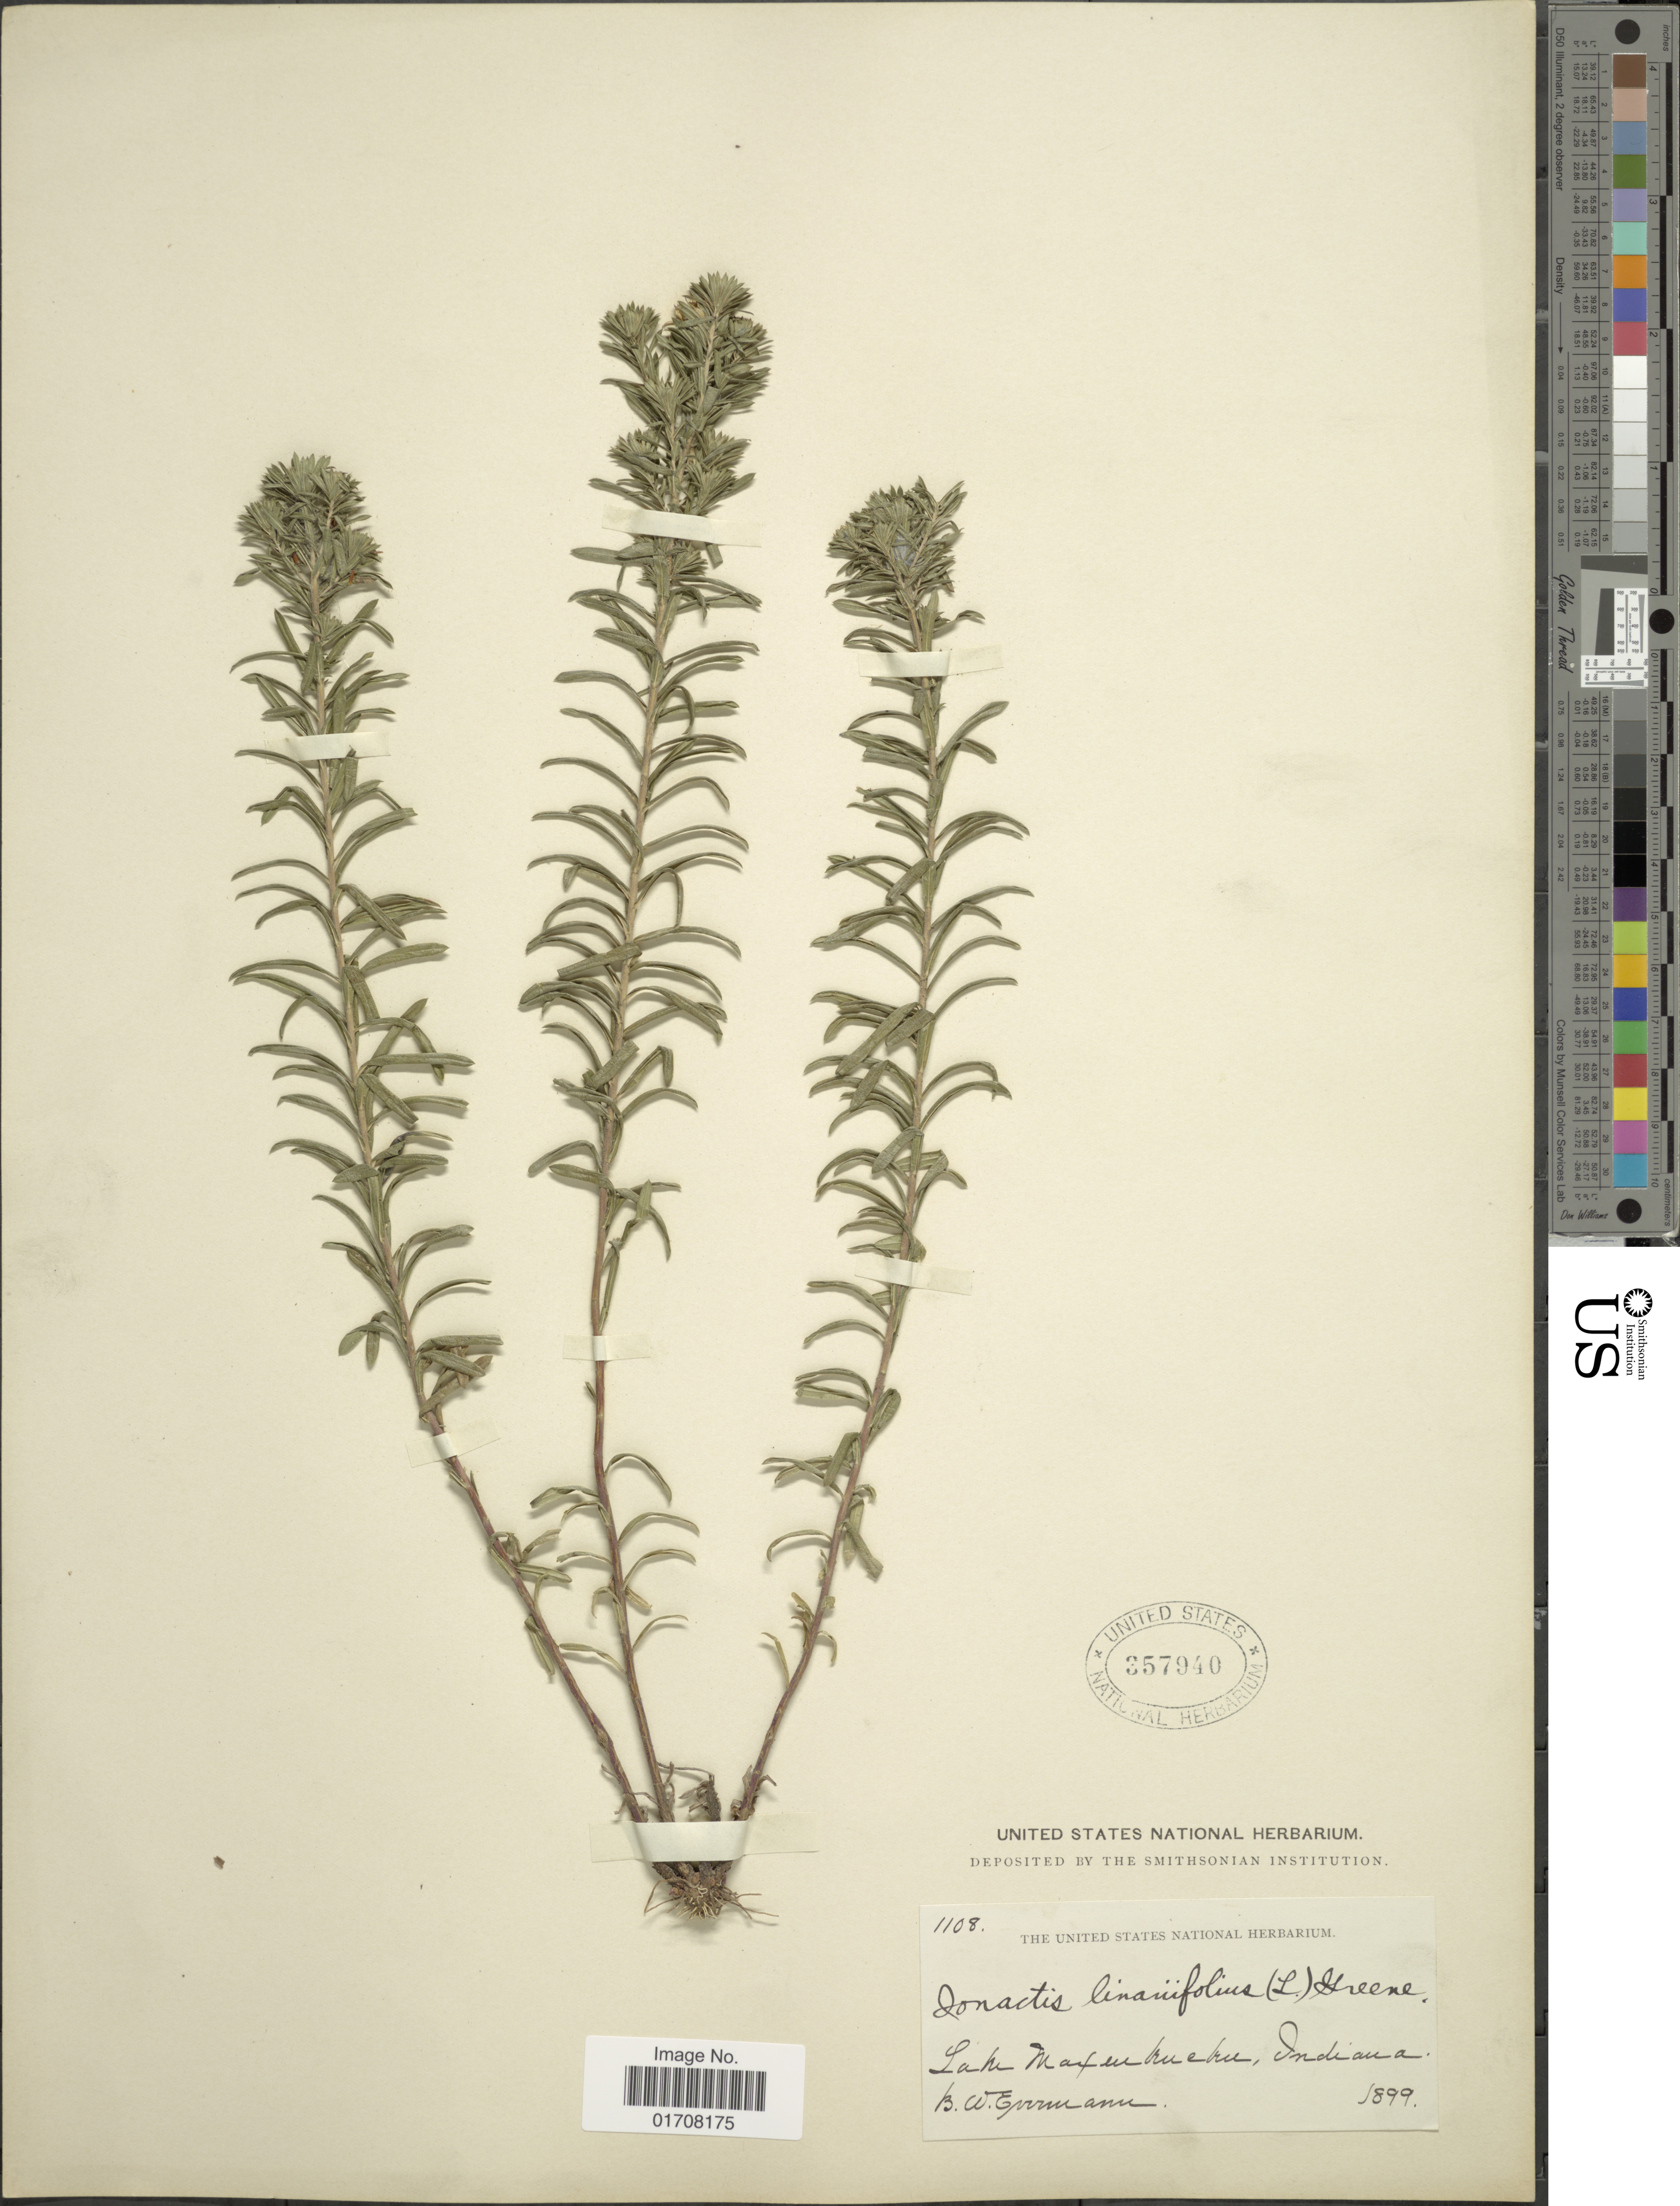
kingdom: Plantae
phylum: Tracheophyta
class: Magnoliopsida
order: Asterales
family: Asteraceae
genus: Ionactis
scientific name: Ionactis linariifolia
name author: (L.) Greene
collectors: B. W. Evermann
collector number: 1108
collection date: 1899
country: United States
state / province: Indiana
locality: Lake Maxinkuckee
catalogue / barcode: US 357940